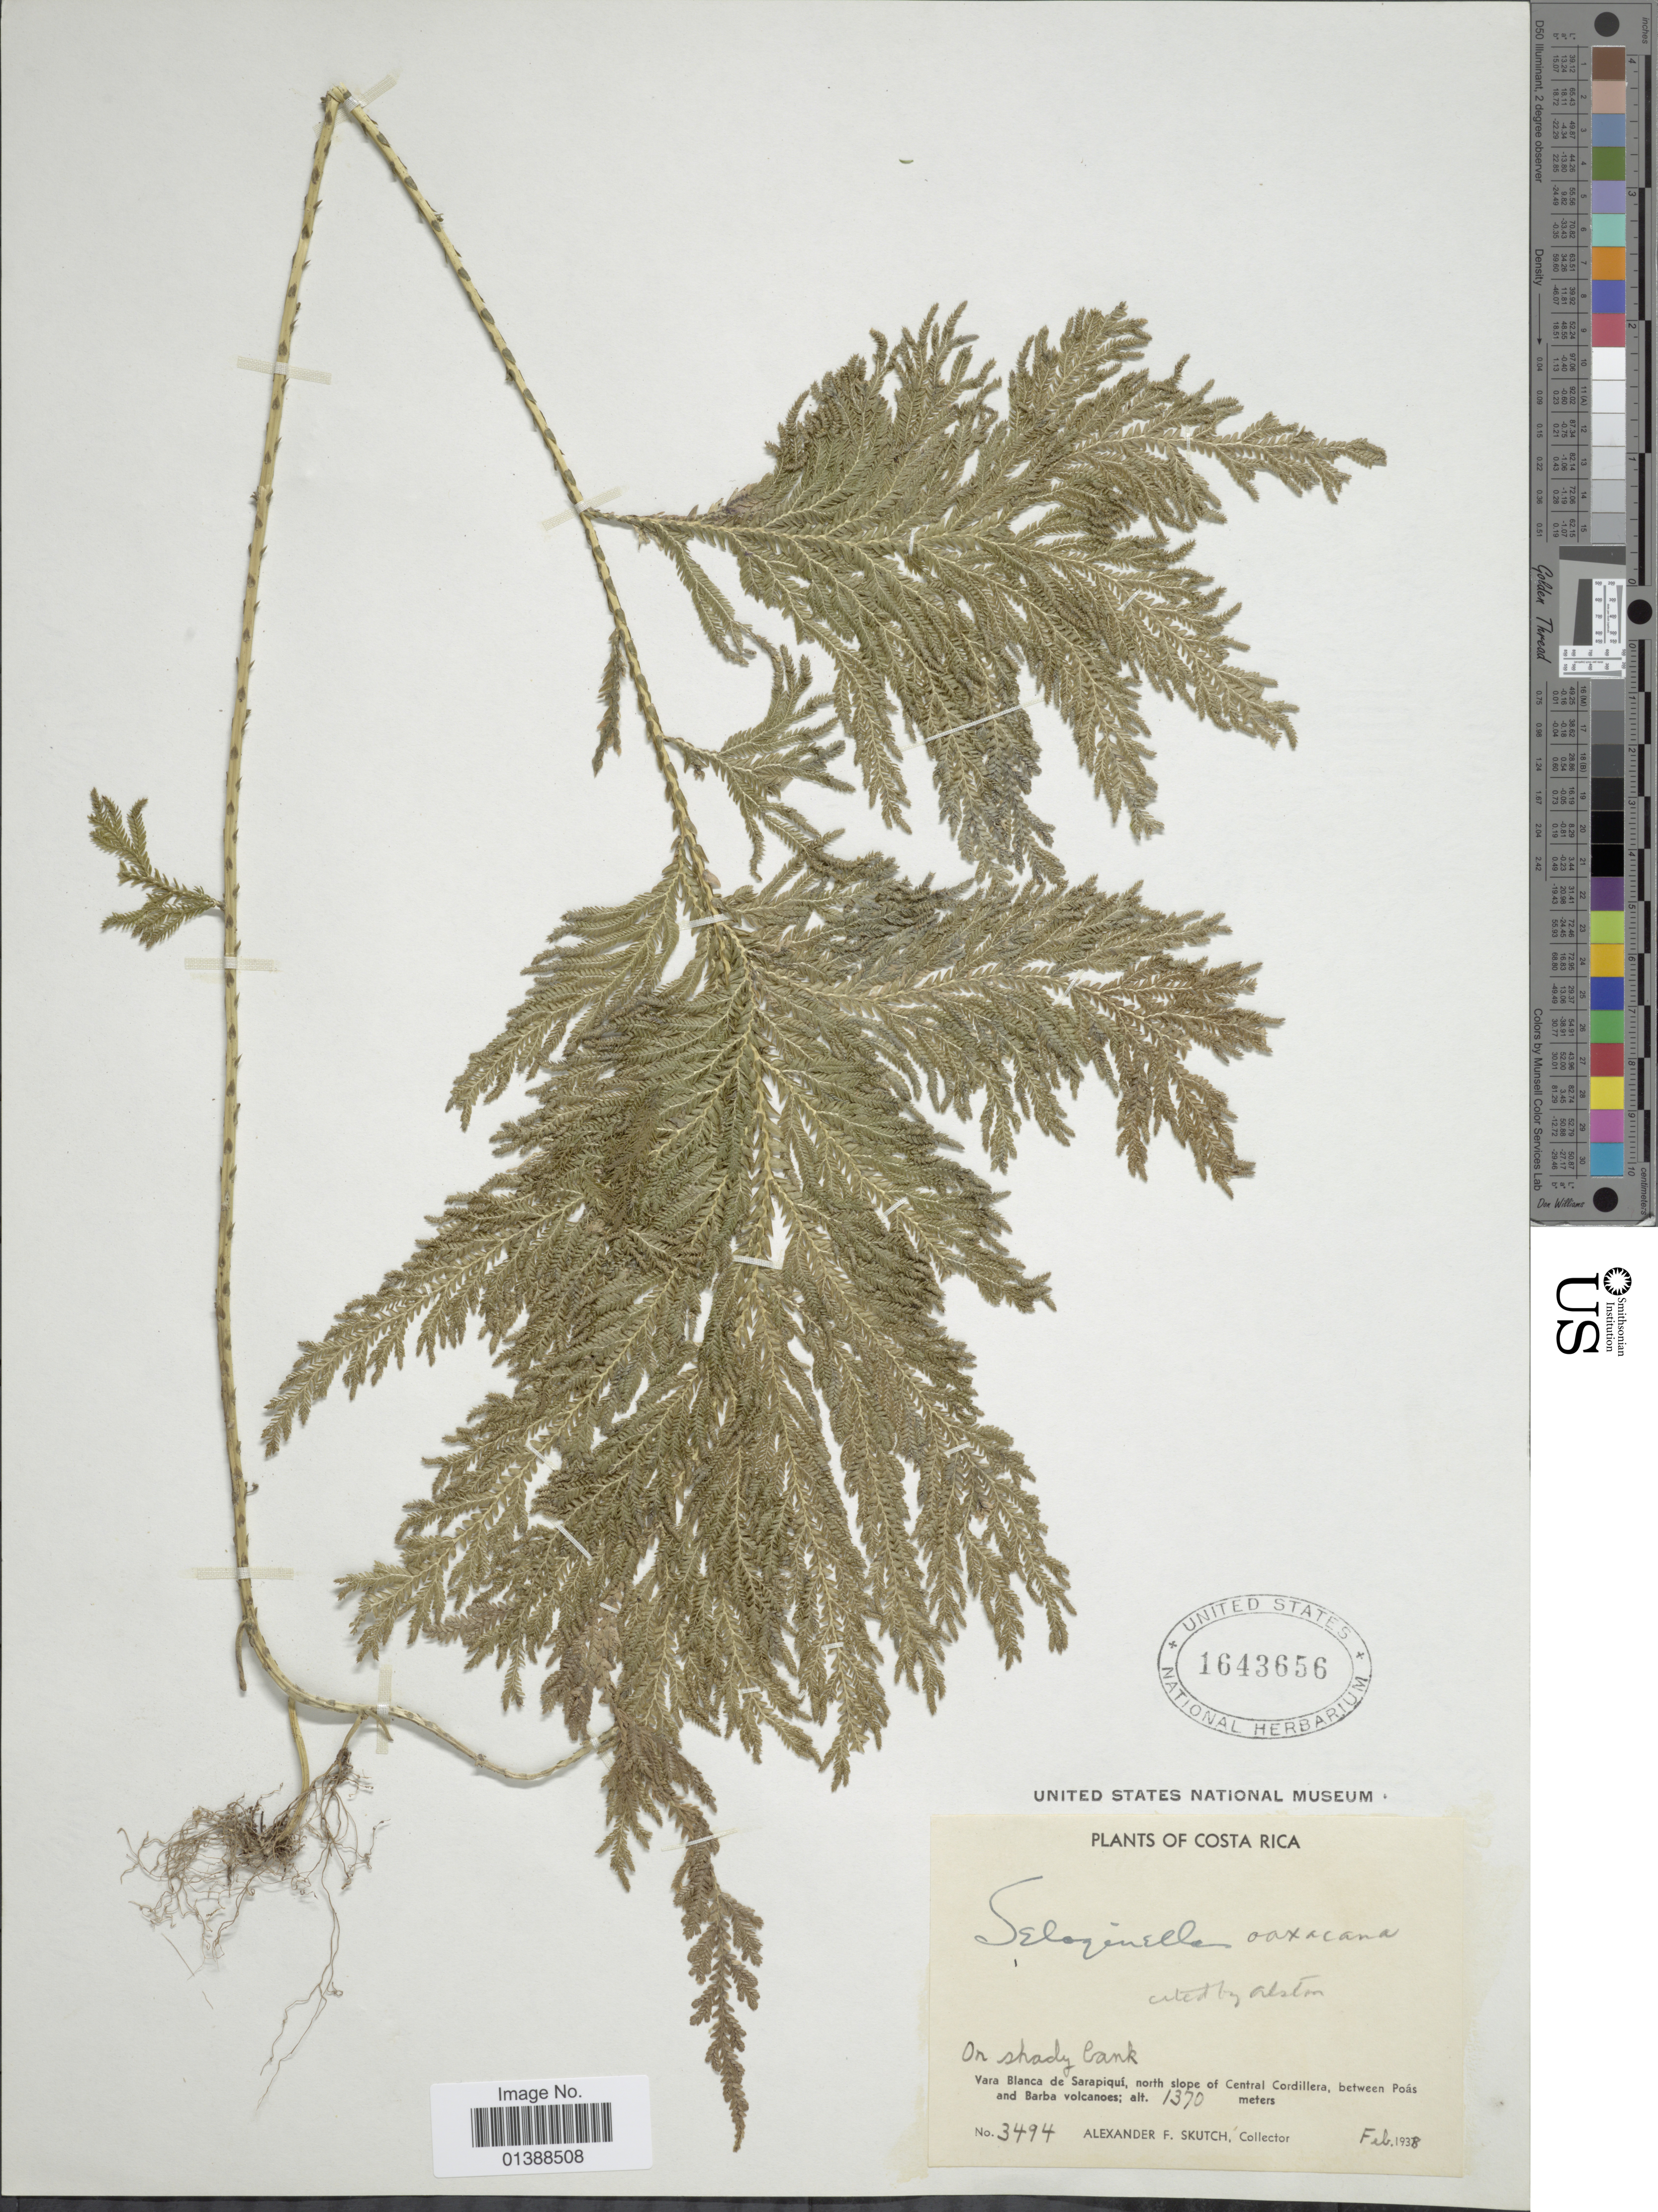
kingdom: Plantae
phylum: Tracheophyta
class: Lycopodiopsida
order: Selaginellales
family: Selaginellaceae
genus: Selaginella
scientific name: Selaginella oaxacana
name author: Spring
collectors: A. F. Skutch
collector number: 3494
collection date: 1938-02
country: Costa Rica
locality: Vara Blanca de Sarapiqui, North slope of Central Cordillera, between Poás and Barba volcanoes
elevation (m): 1370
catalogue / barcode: US 1643656